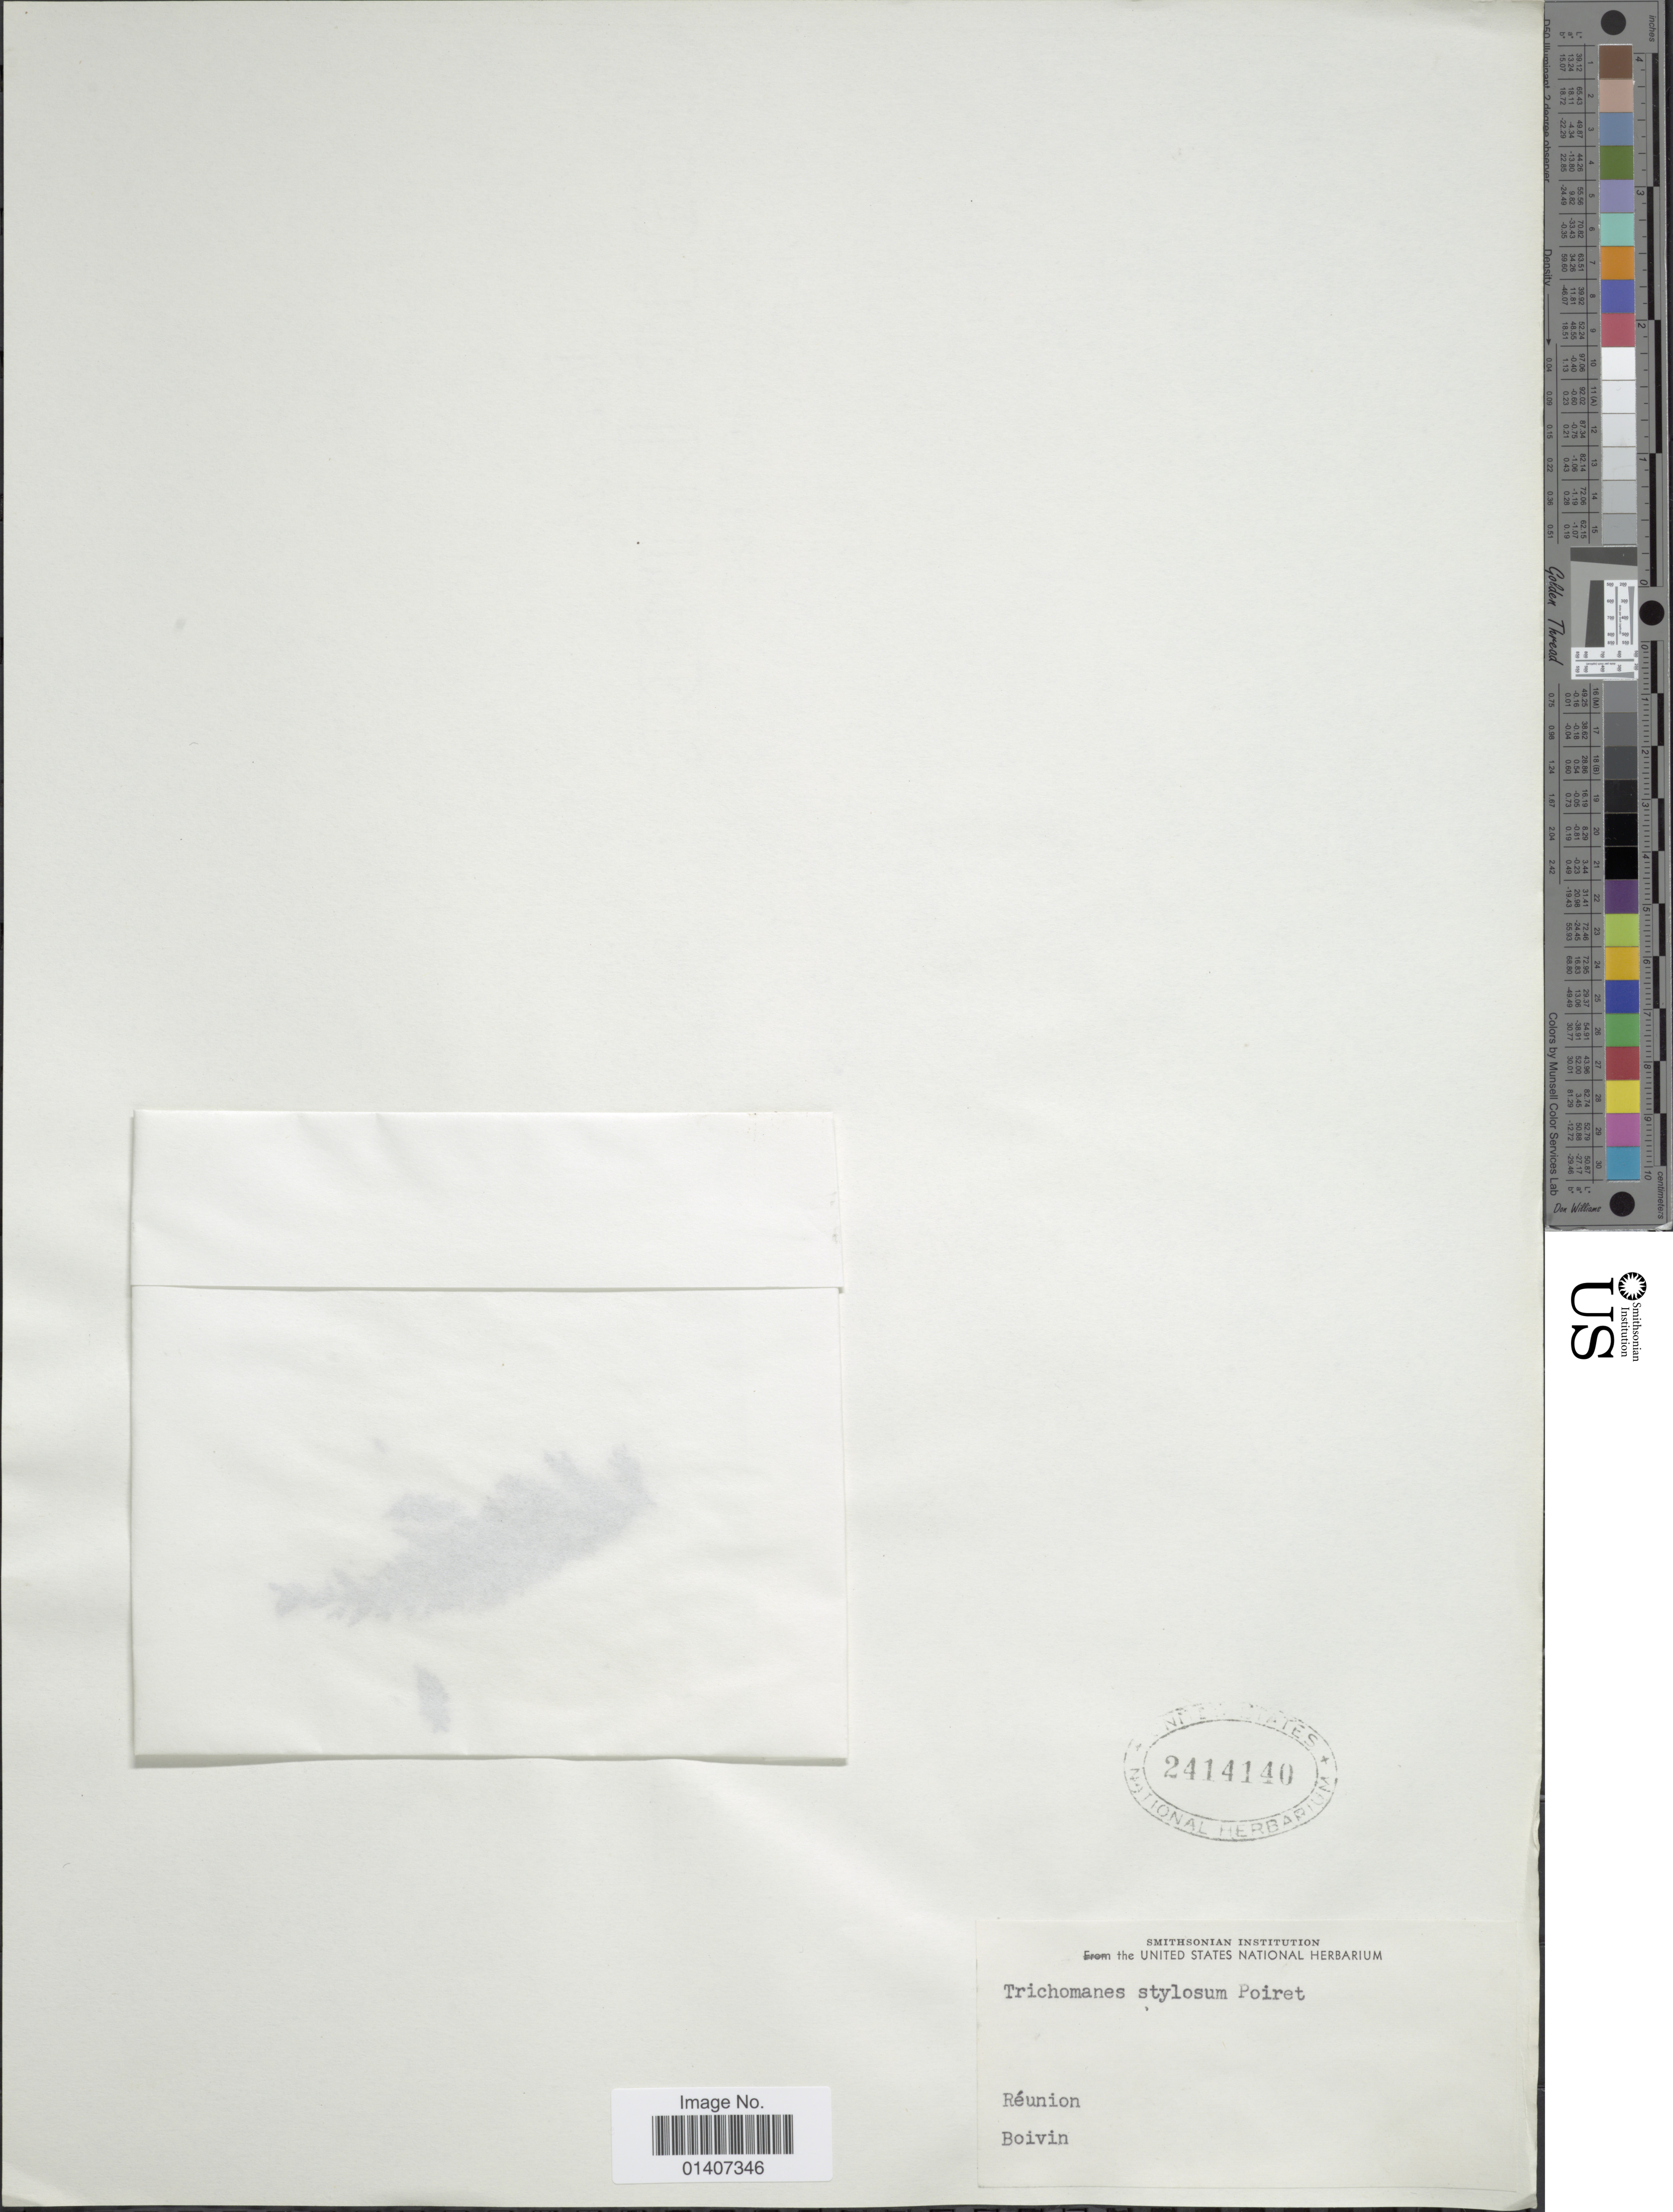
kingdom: Plantae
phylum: Tracheophyta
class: Polypodiopsida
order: Hymenophyllales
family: Hymenophyllaceae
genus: Abrodictyum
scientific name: Abrodictyum stylosum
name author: (Poir.) J.P. Roux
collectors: -- Boivin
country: Reunion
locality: Réunion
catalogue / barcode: US 2414140